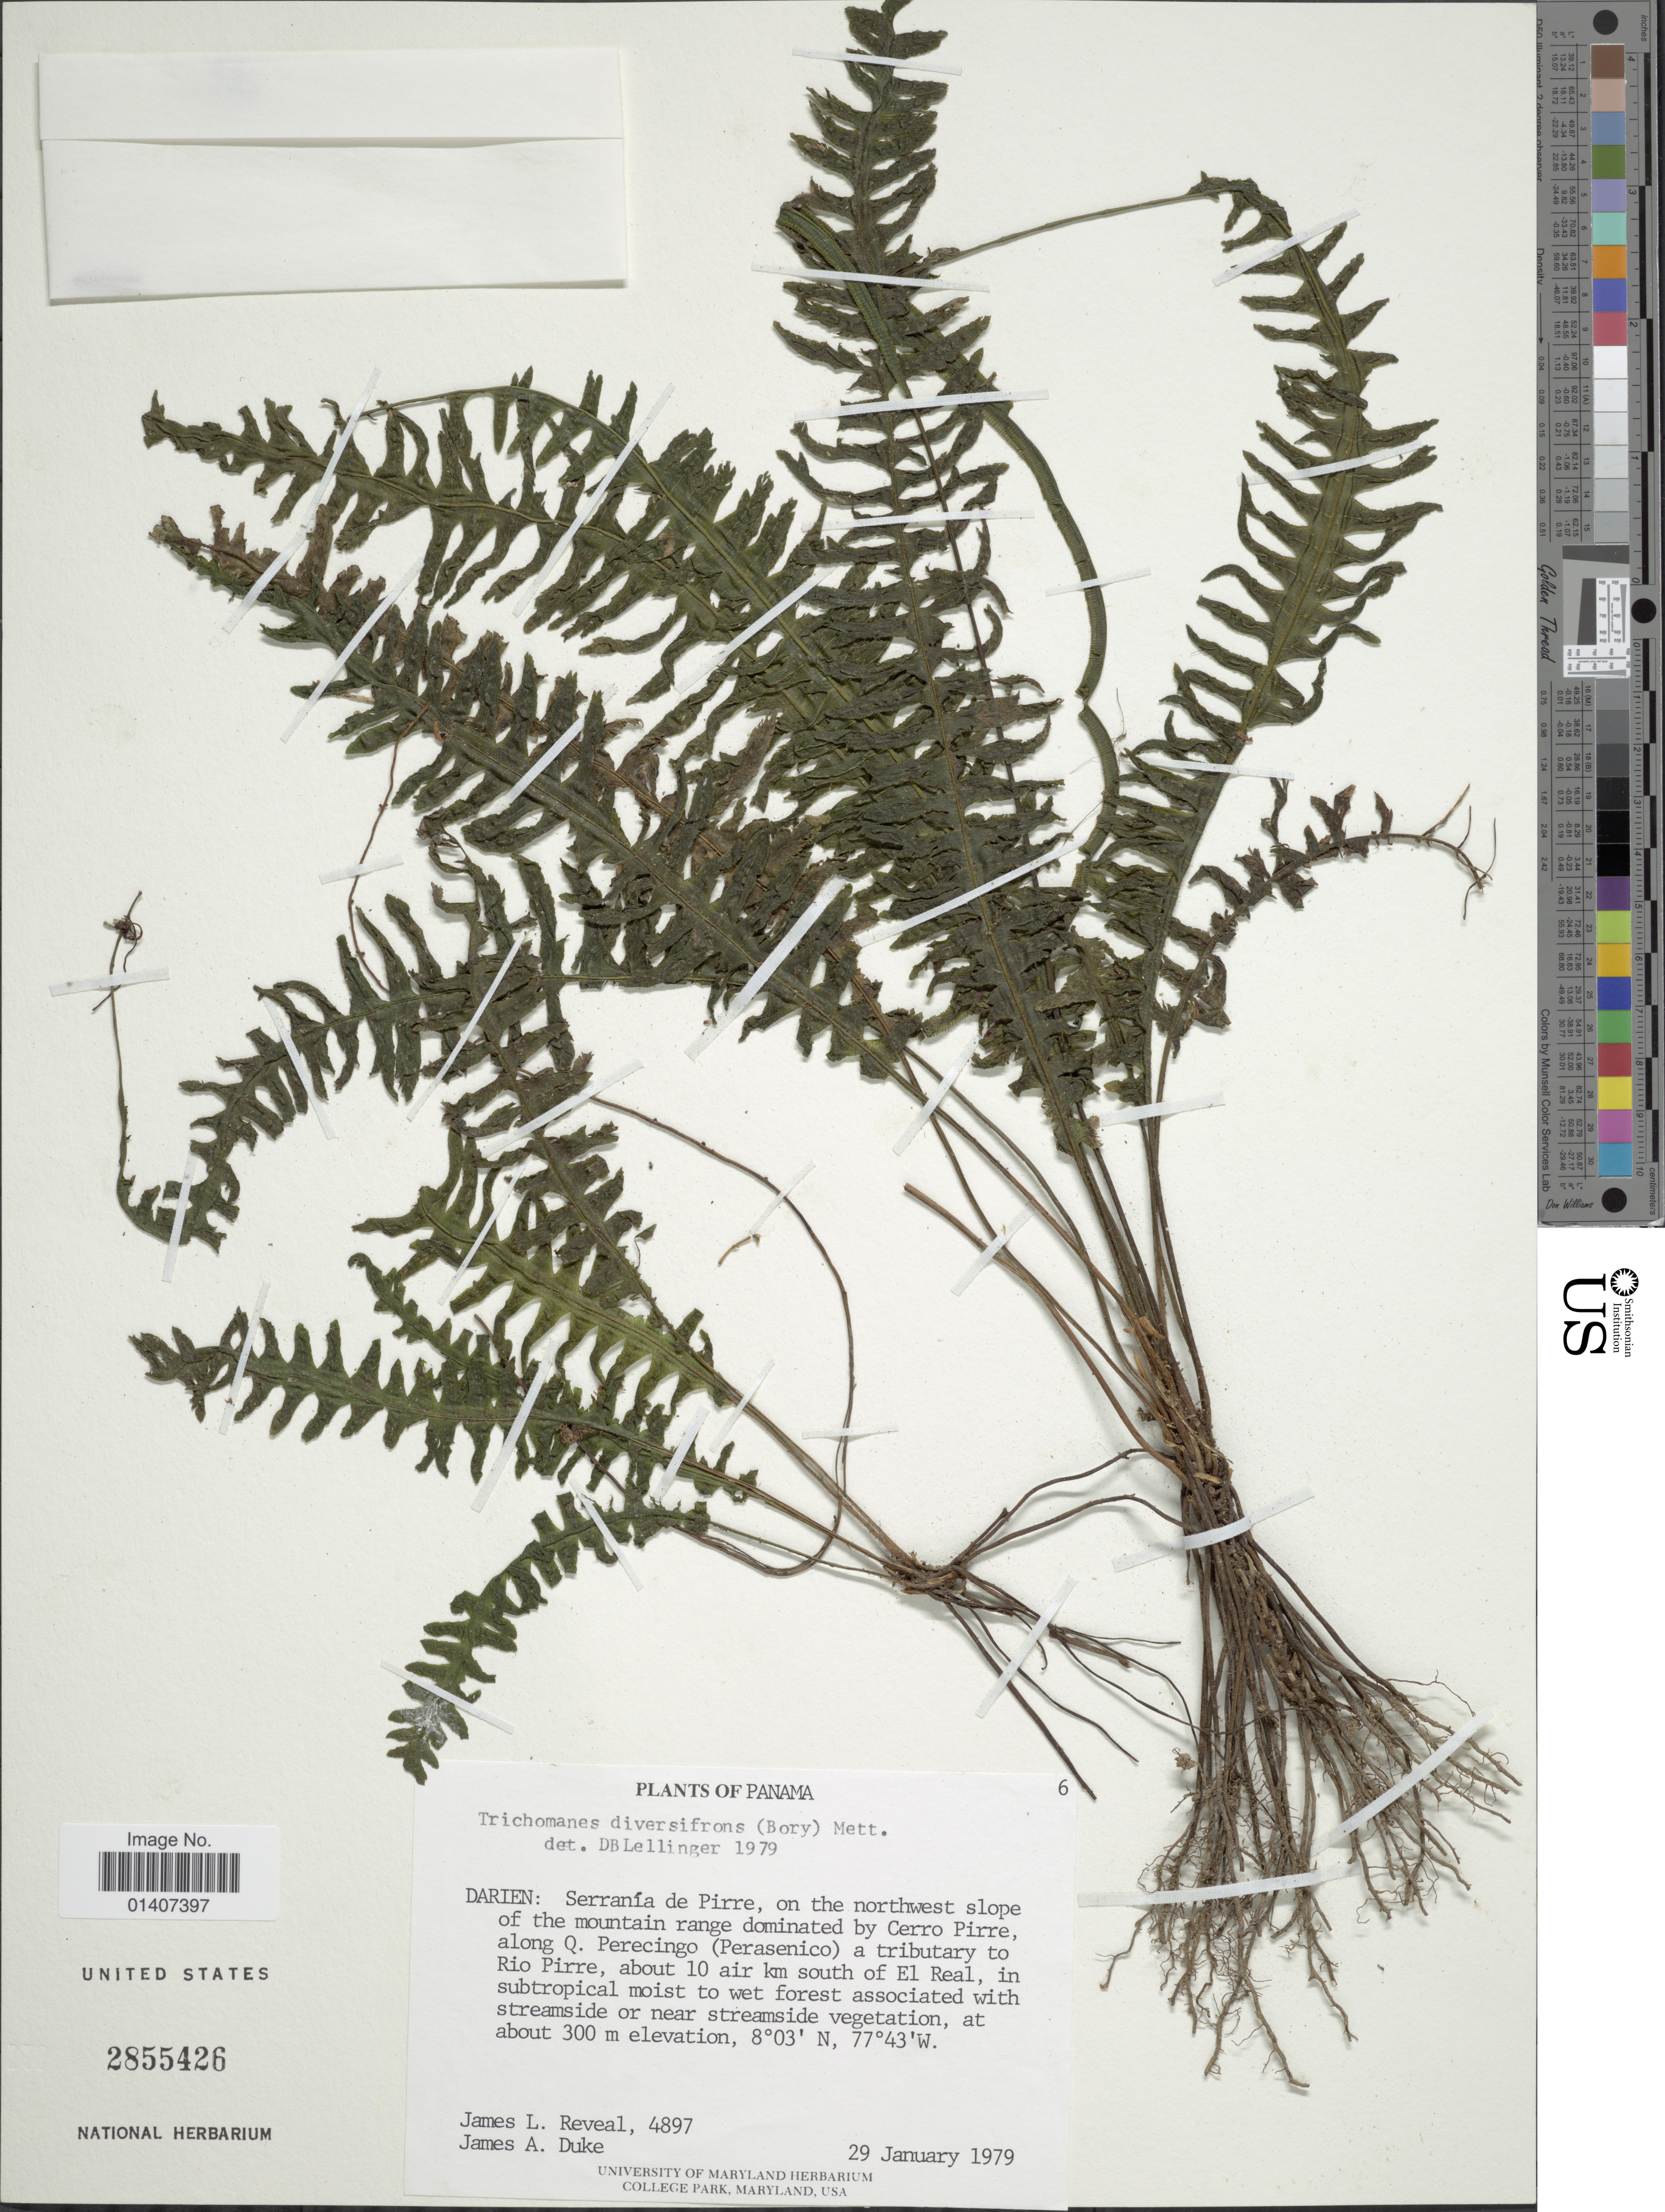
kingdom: Plantae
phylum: Tracheophyta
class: Polypodiopsida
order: Hymenophyllales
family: Hymenophyllaceae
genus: Trichomanes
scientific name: Trichomanes diversifrons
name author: (Bory) Mett. ex Sadeb.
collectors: J. L. Reveal & J. A. Duke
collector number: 4897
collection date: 1979-01-29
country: Panama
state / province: Darién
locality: Serrania de Pirre, on the northwest slope of the mountain range dominated by Cerro Pirre, along Q. Perecingo(Perasenico) a tributary to Rio Pirre, about 10air km south of El Real, in subtropical moist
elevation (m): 300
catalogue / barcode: US 2855426